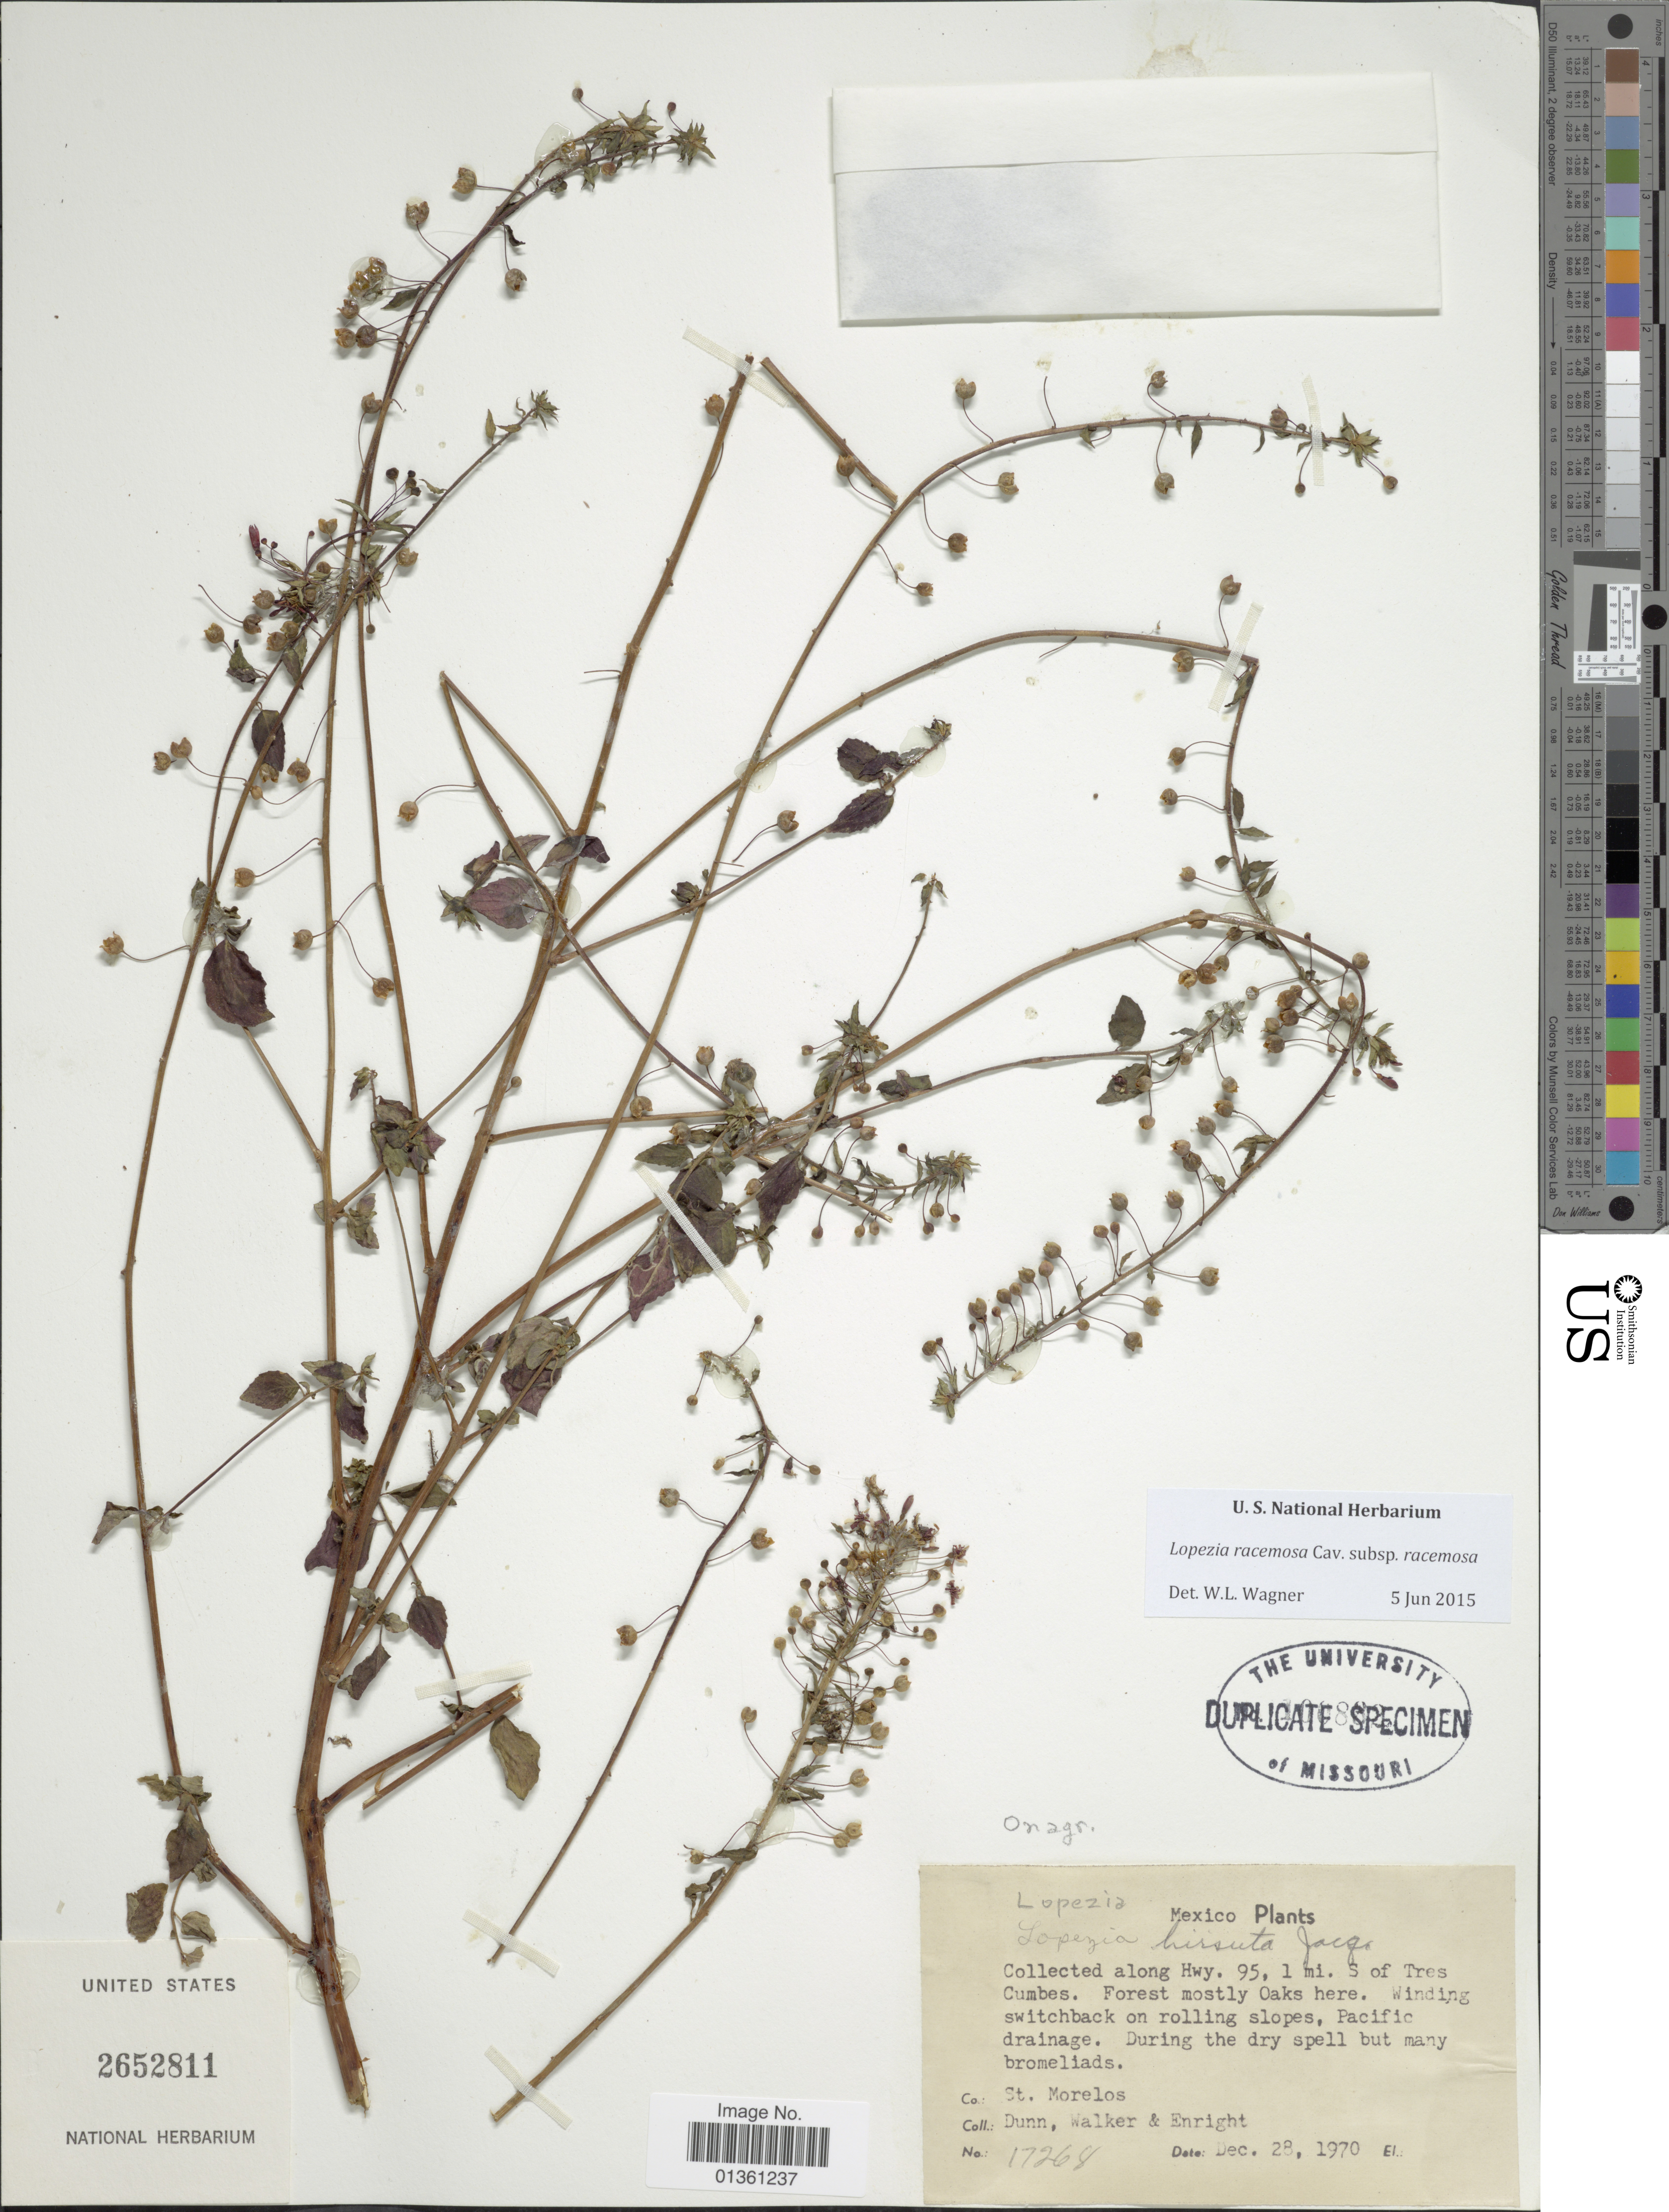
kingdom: Plantae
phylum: Tracheophyta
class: Magnoliopsida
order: Myrtales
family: Onagraceae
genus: Lopezia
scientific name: Lopezia racemosa subsp. racemosa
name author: Cav.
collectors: Dunn, --, -. Walker & -. Enright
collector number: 17268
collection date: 1970-12-28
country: Mexico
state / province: Morelos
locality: Along Hwy. 95, 1 mi. S of Tres Cumbes.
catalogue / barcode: US 2652811